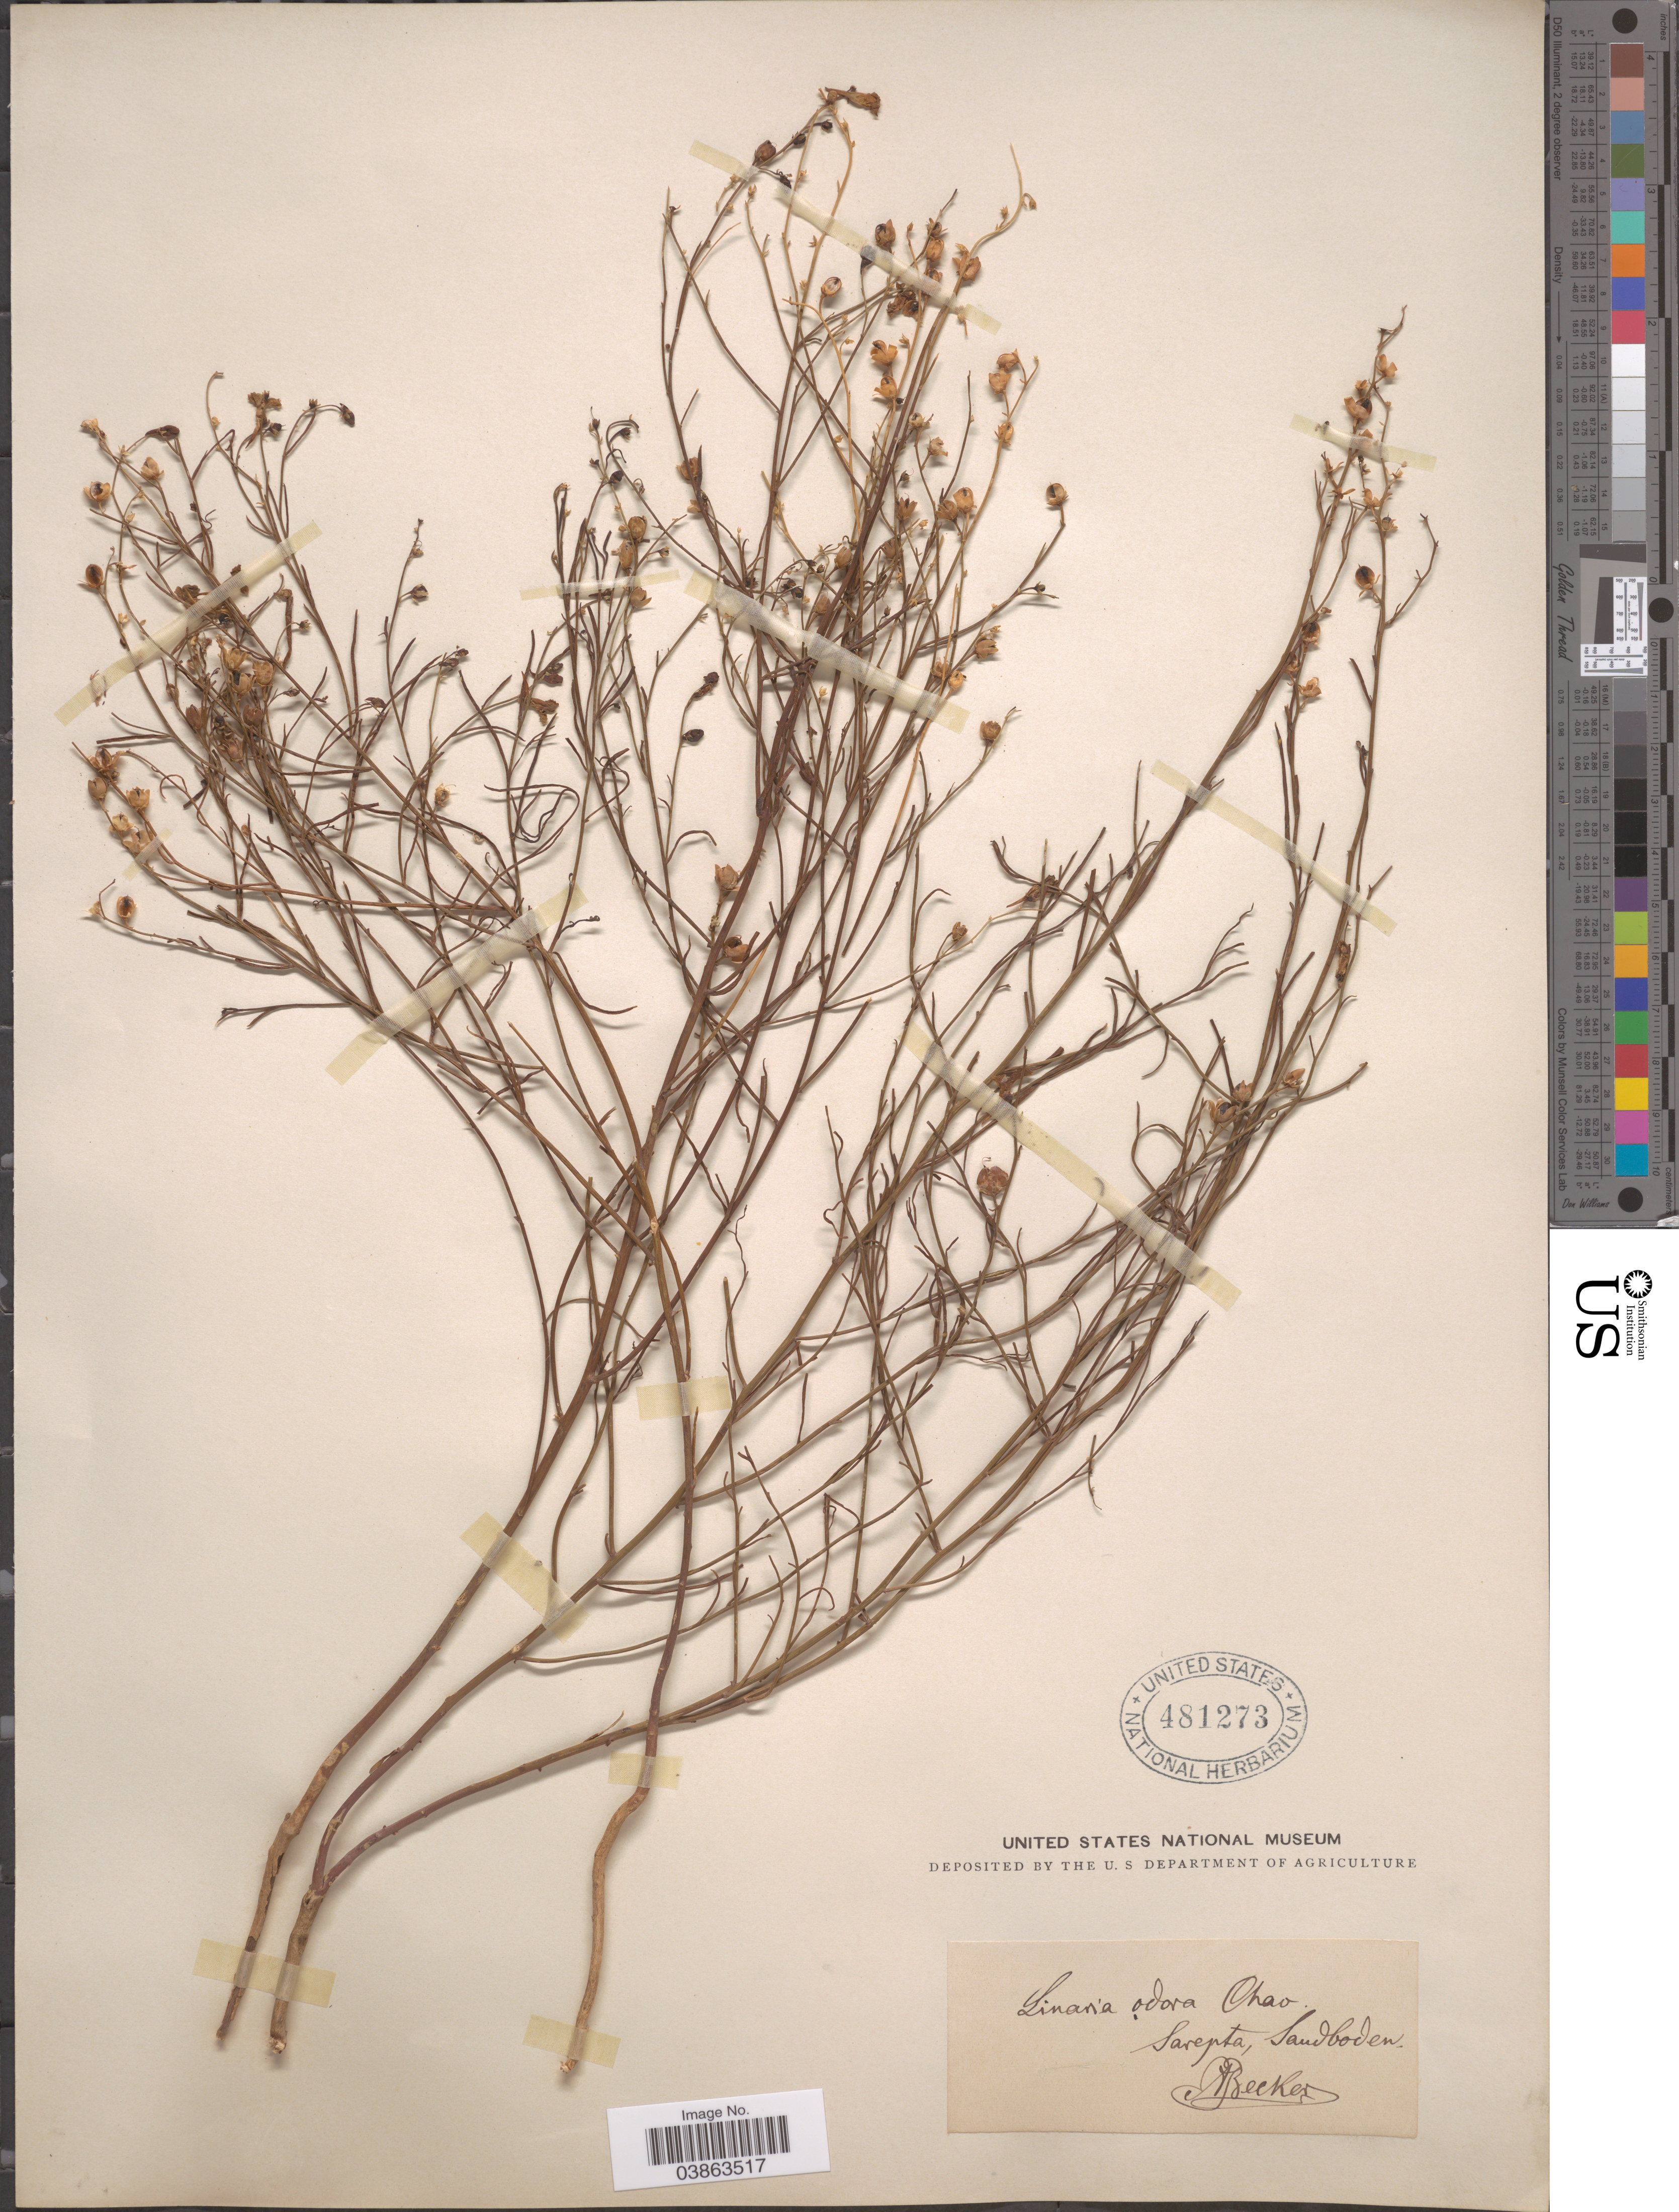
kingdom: Plantae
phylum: Tracheophyta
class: Magnoliopsida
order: Lamiales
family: Plantaginaceae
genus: Linaria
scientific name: Linaria odora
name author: (M. Bieb.) Fisch.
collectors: A. Becker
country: Russian Federation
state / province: Volgograd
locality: Sarepta, Sandboden.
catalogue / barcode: US 481273